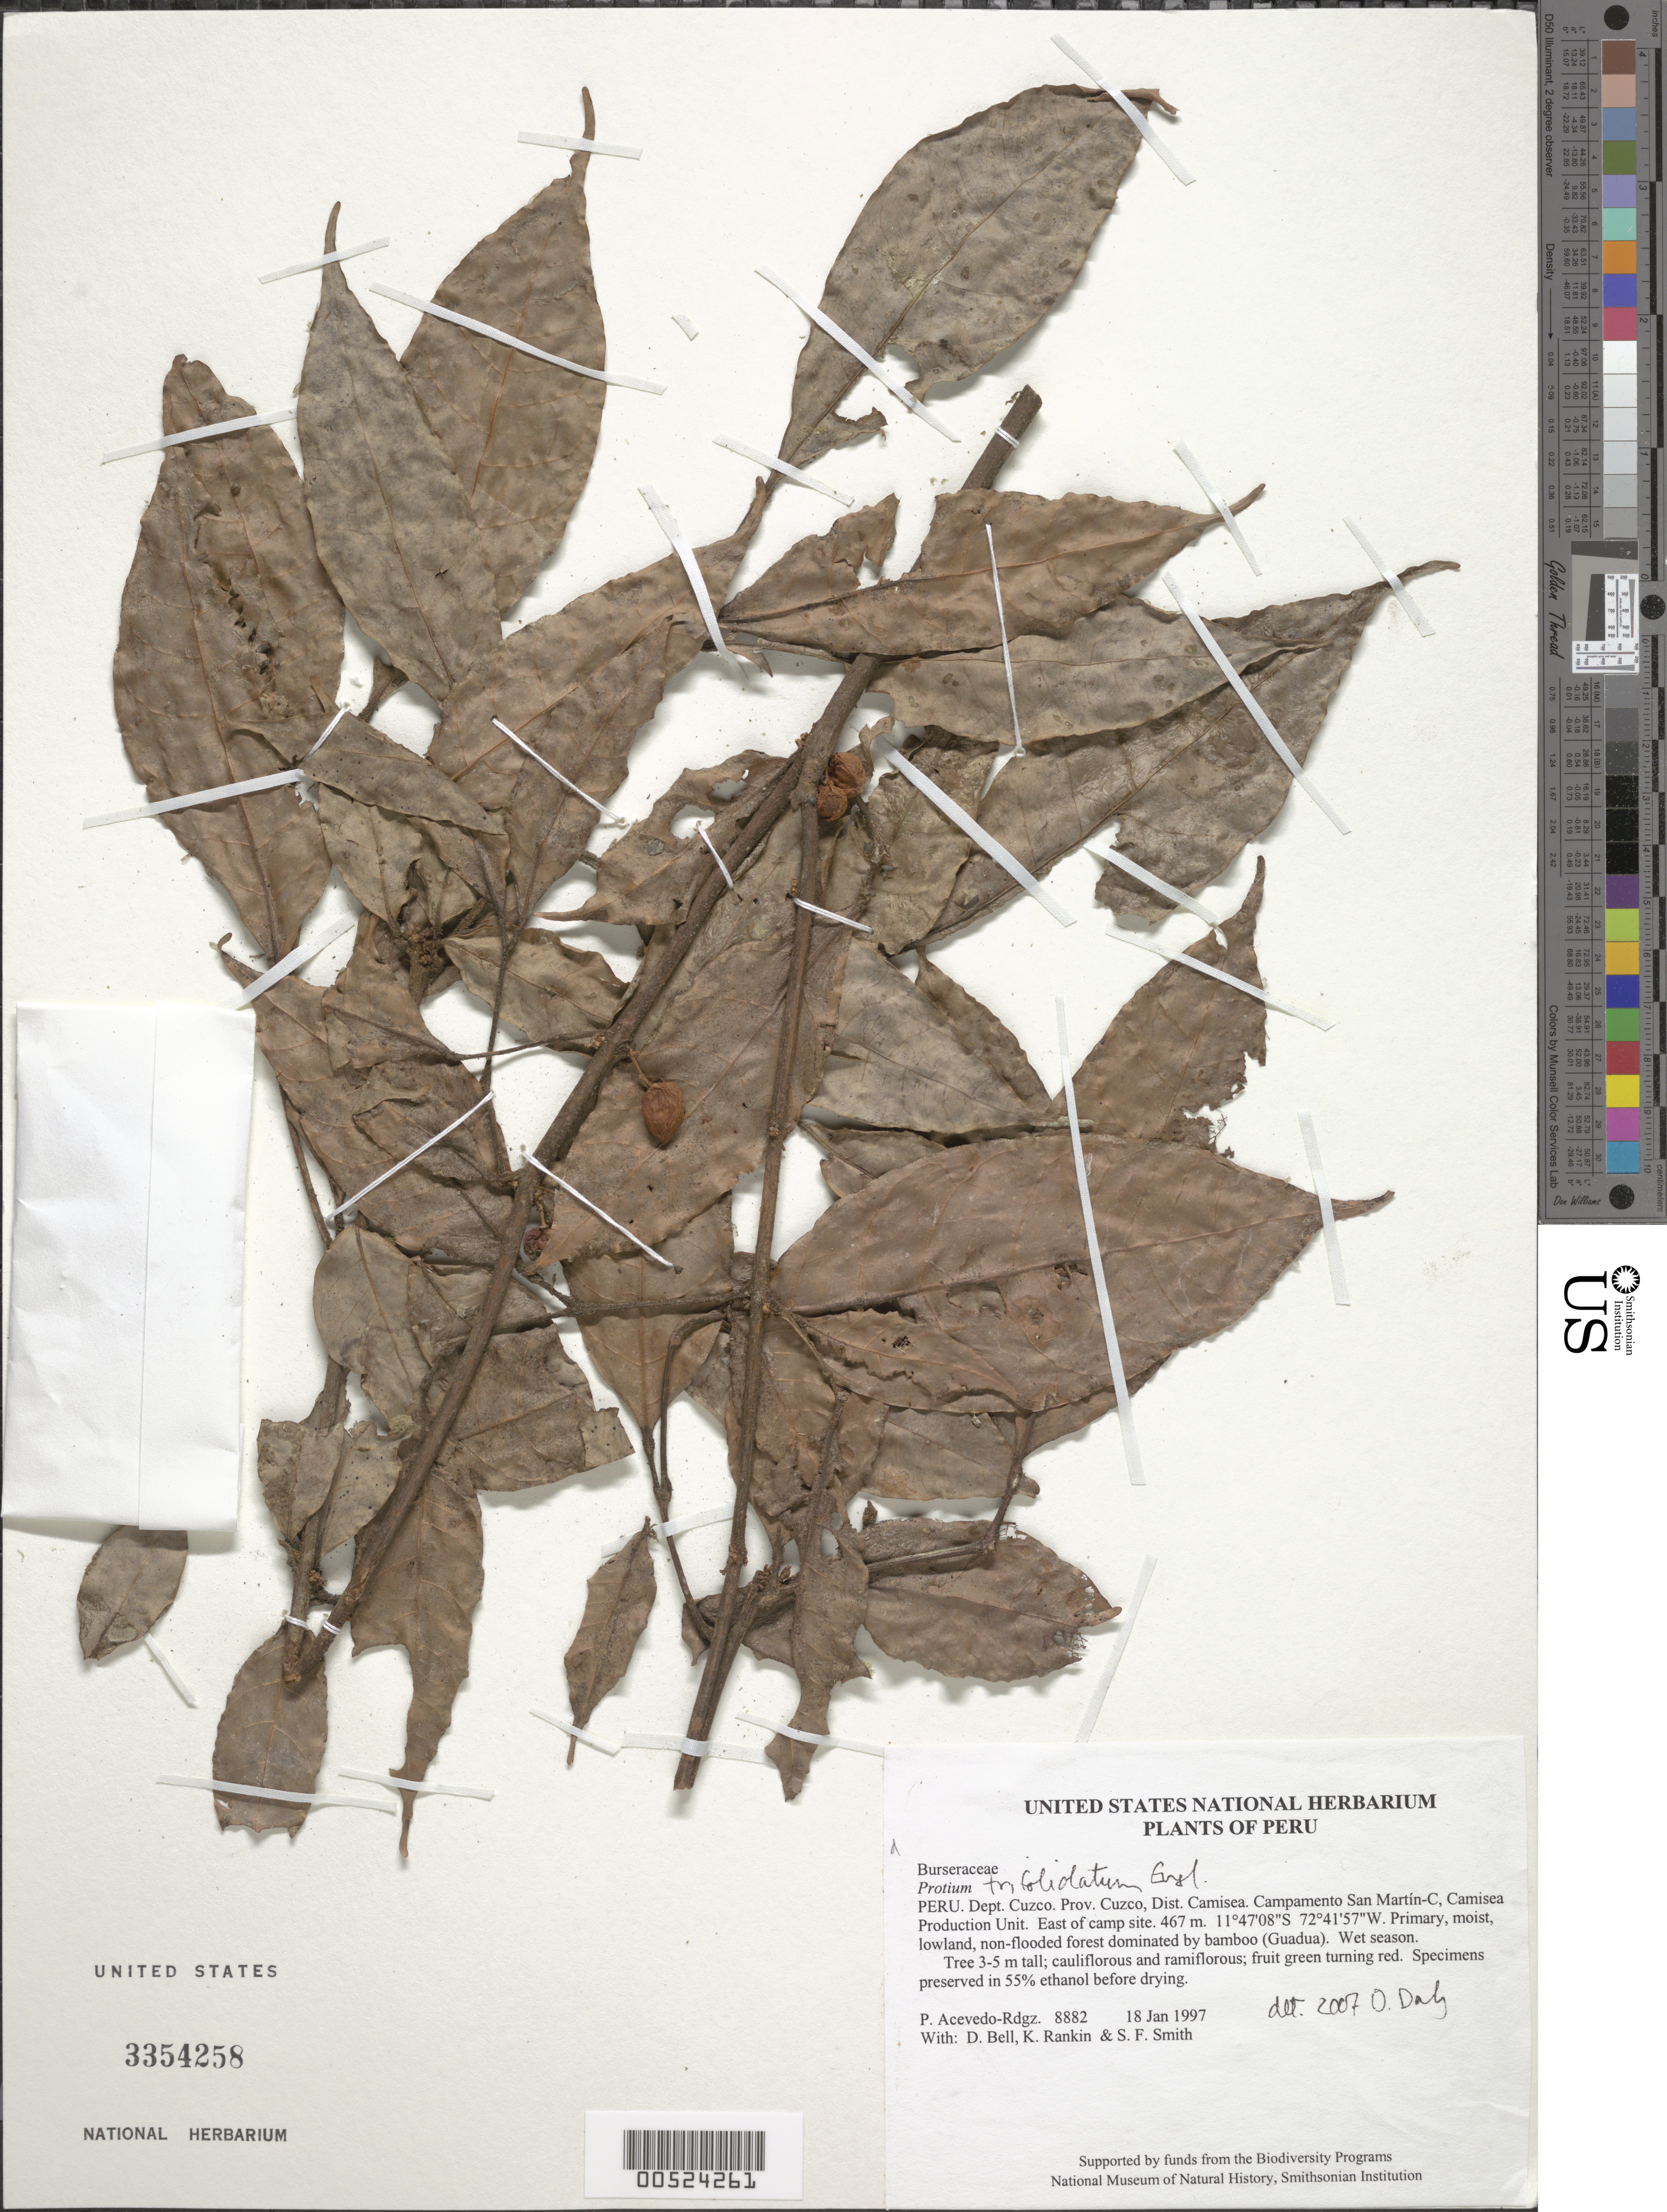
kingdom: Plantae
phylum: Tracheophyta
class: Magnoliopsida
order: Sapindales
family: Burseraceae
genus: Protium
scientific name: Protium trifoliolatum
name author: Engl.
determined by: Daly, D. C.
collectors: P. Acevedo-Rodr., D. A. Bell, K. B. Rankin & S.F. Smith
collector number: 8882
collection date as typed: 18 Jan 1997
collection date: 1997-01-18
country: Peru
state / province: Cusco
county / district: Cusco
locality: Districto Camisea, Campamento San Martín-C, Camisea Production Unit. East of camp site.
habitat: Primary, moist, lowland, non-flooded forest dominated by bamboo (Guadua). Wet season.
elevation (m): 467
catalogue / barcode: US 3354258